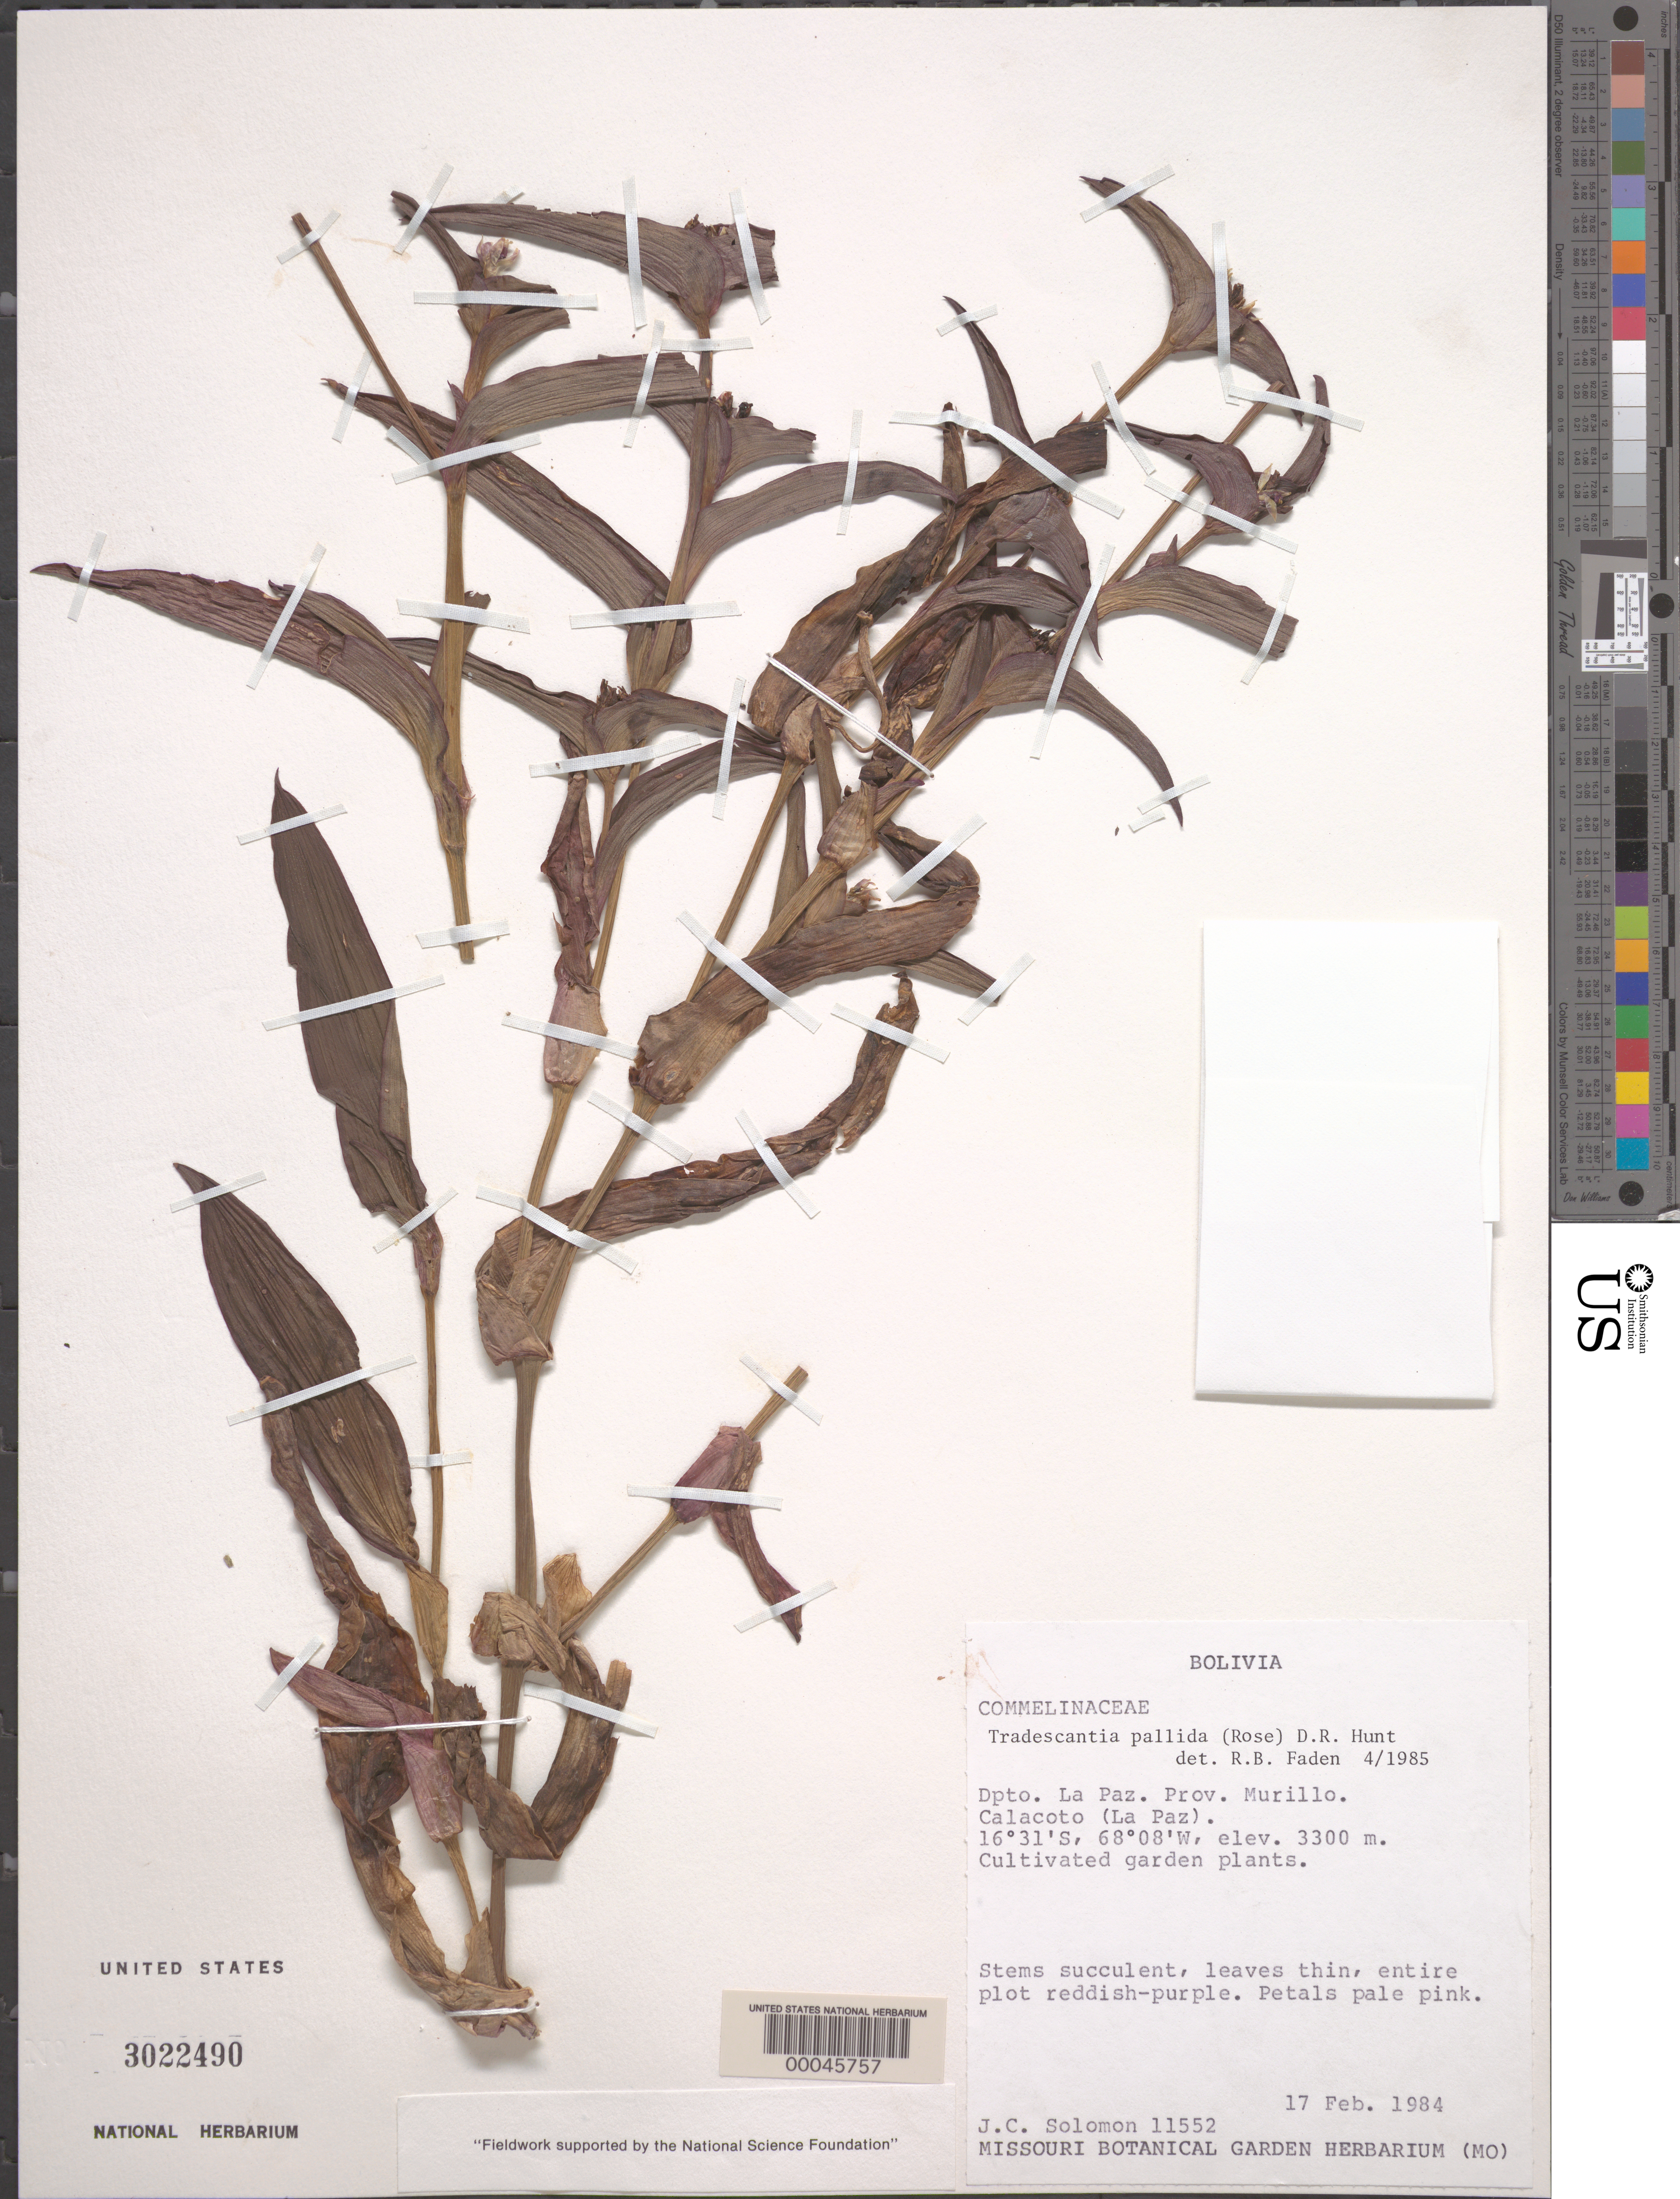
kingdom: Plantae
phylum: Tracheophyta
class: Liliopsida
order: Commelinales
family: Commelinaceae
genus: Tradescantia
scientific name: Tradescantia pallida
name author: (Rose) D.R. Hunt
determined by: Faden, Robert B., (US), Smithsonian Institution - National Museum of Natural History (UNITED STATES)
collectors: J. C. Solomon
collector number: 11552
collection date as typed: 17 Feb 1984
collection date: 1984-02-17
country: Bolivia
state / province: La Paz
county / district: Murillo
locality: Calacoto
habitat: Garden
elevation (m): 3300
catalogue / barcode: US 3022490